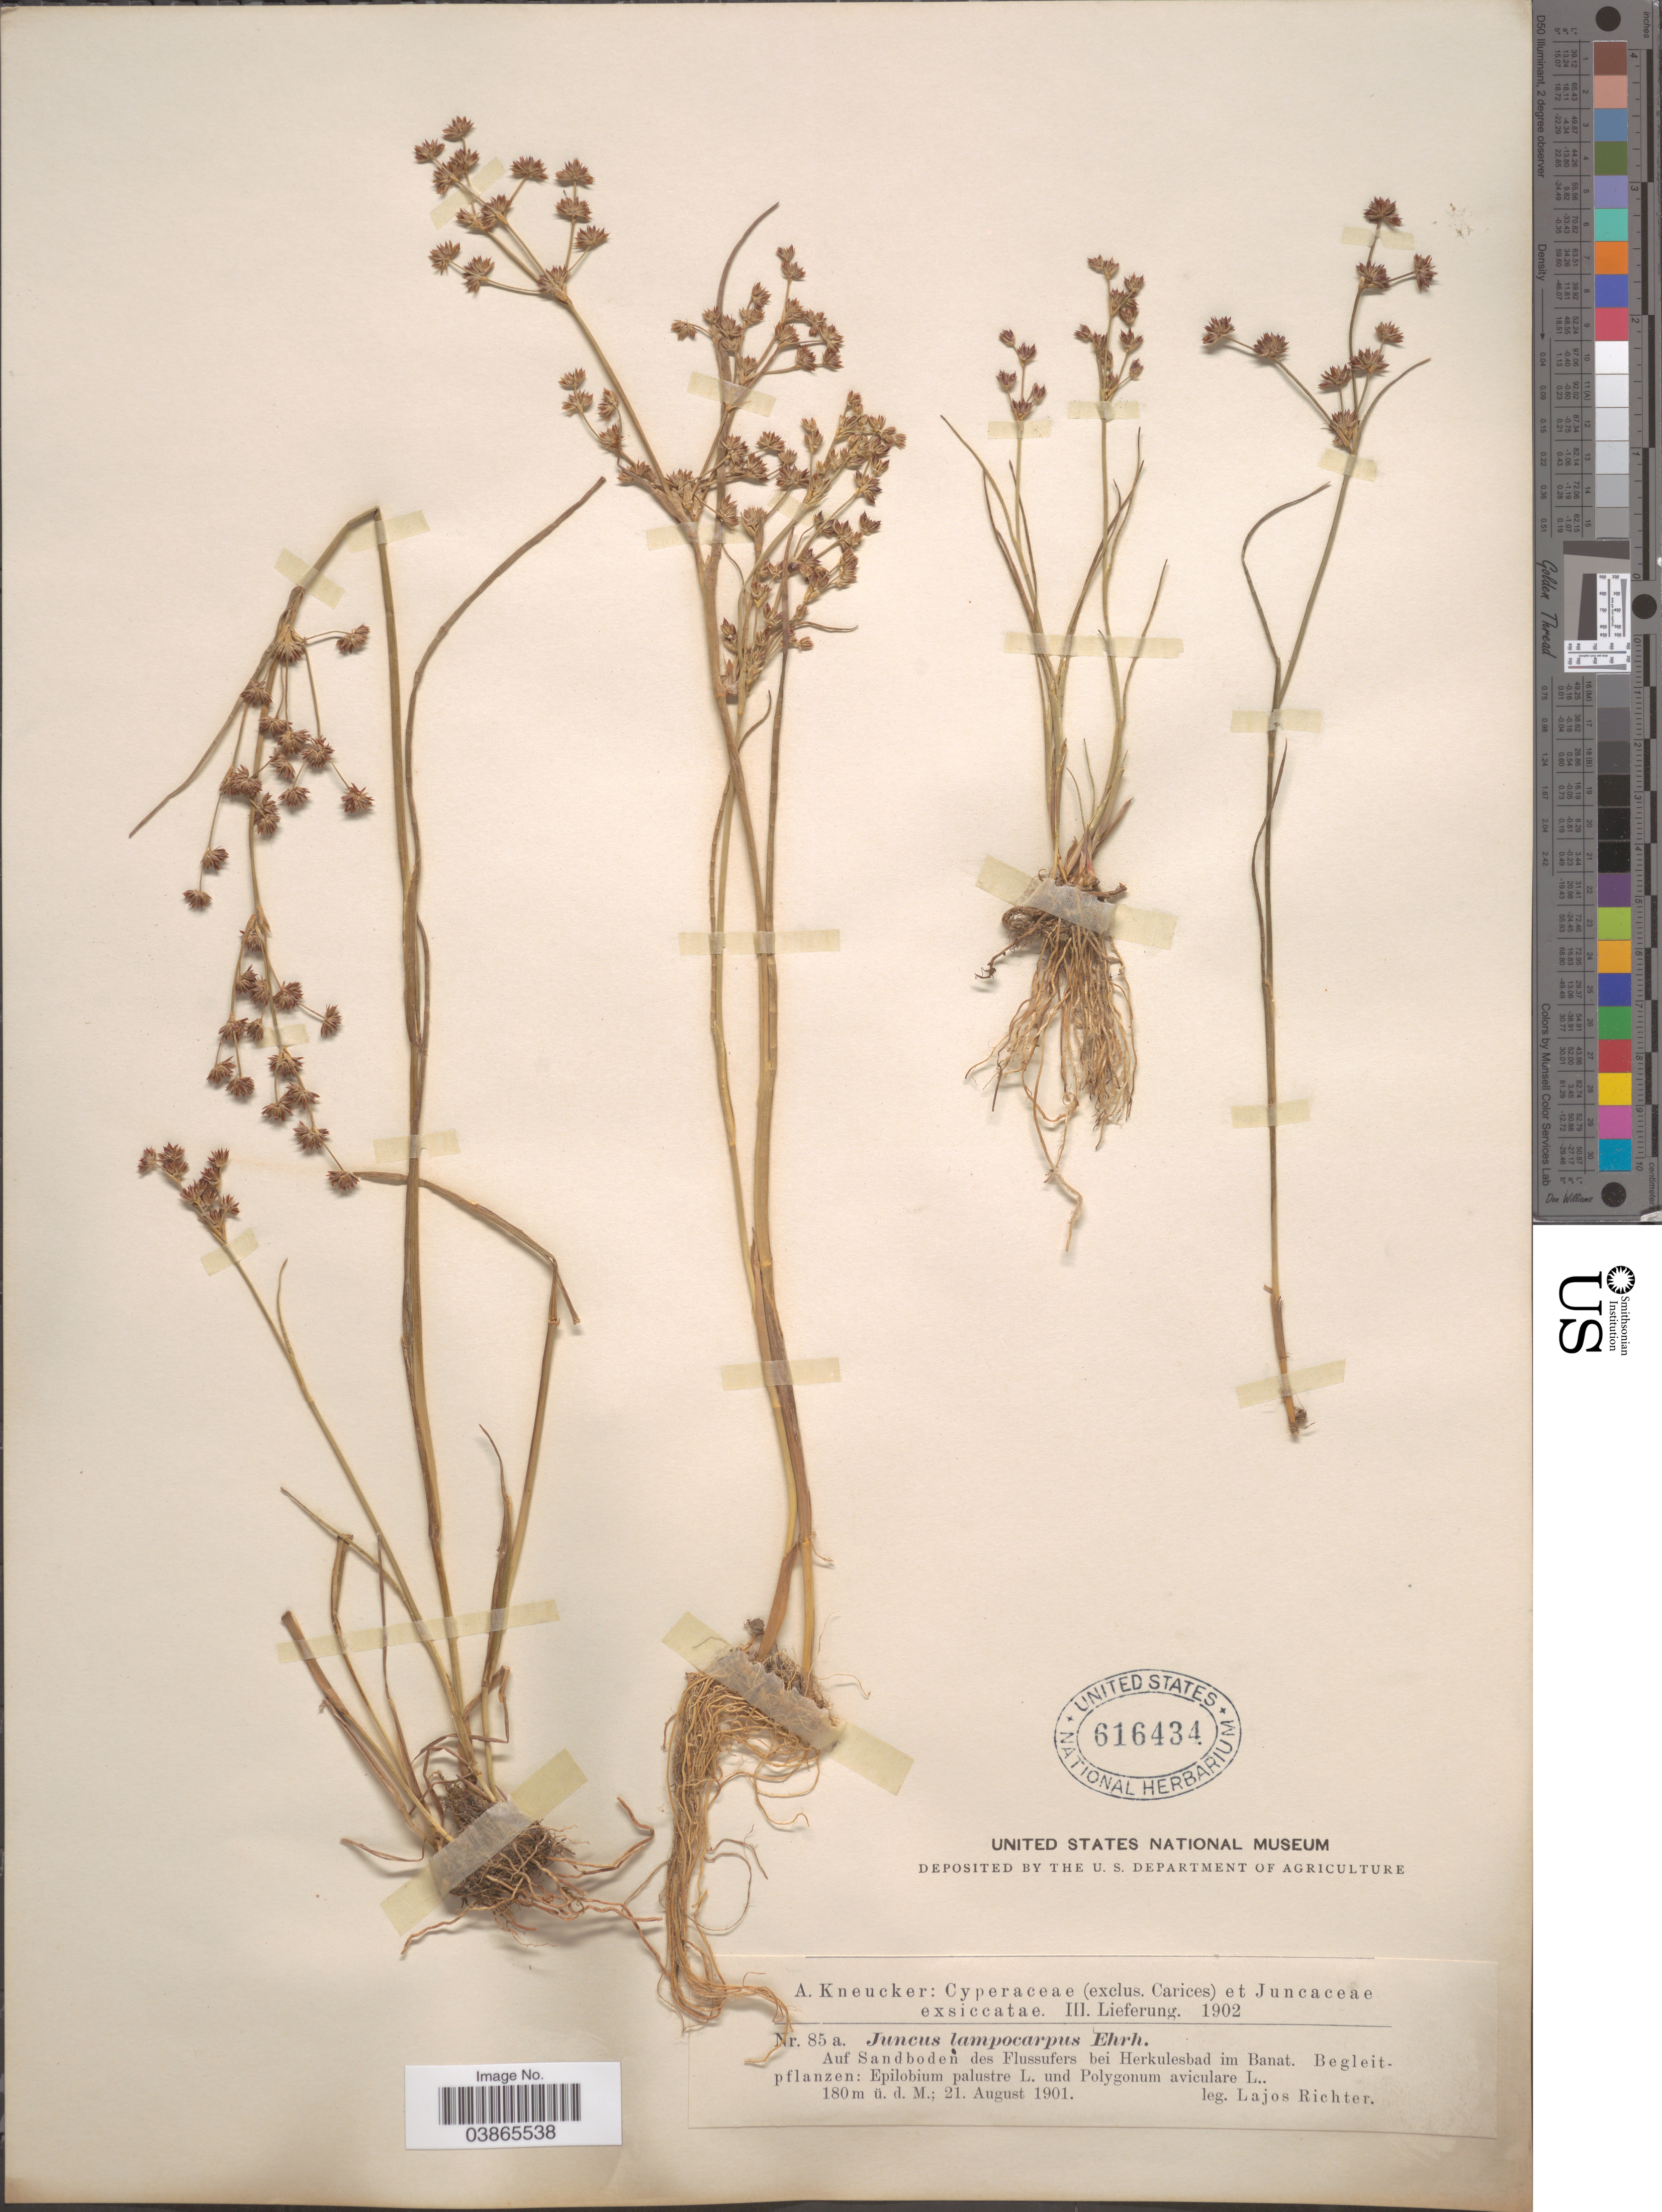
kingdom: Plantae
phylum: Tracheophyta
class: Liliopsida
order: Poales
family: Juncaceae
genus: Juncus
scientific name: Juncus lampocarpus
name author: Ehrh.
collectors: L. Richter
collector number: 85a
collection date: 1901-08-21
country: Romania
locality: Auf Sandboden des Flussufers bei Herkulesbad im Banat.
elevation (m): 180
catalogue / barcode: US 616434